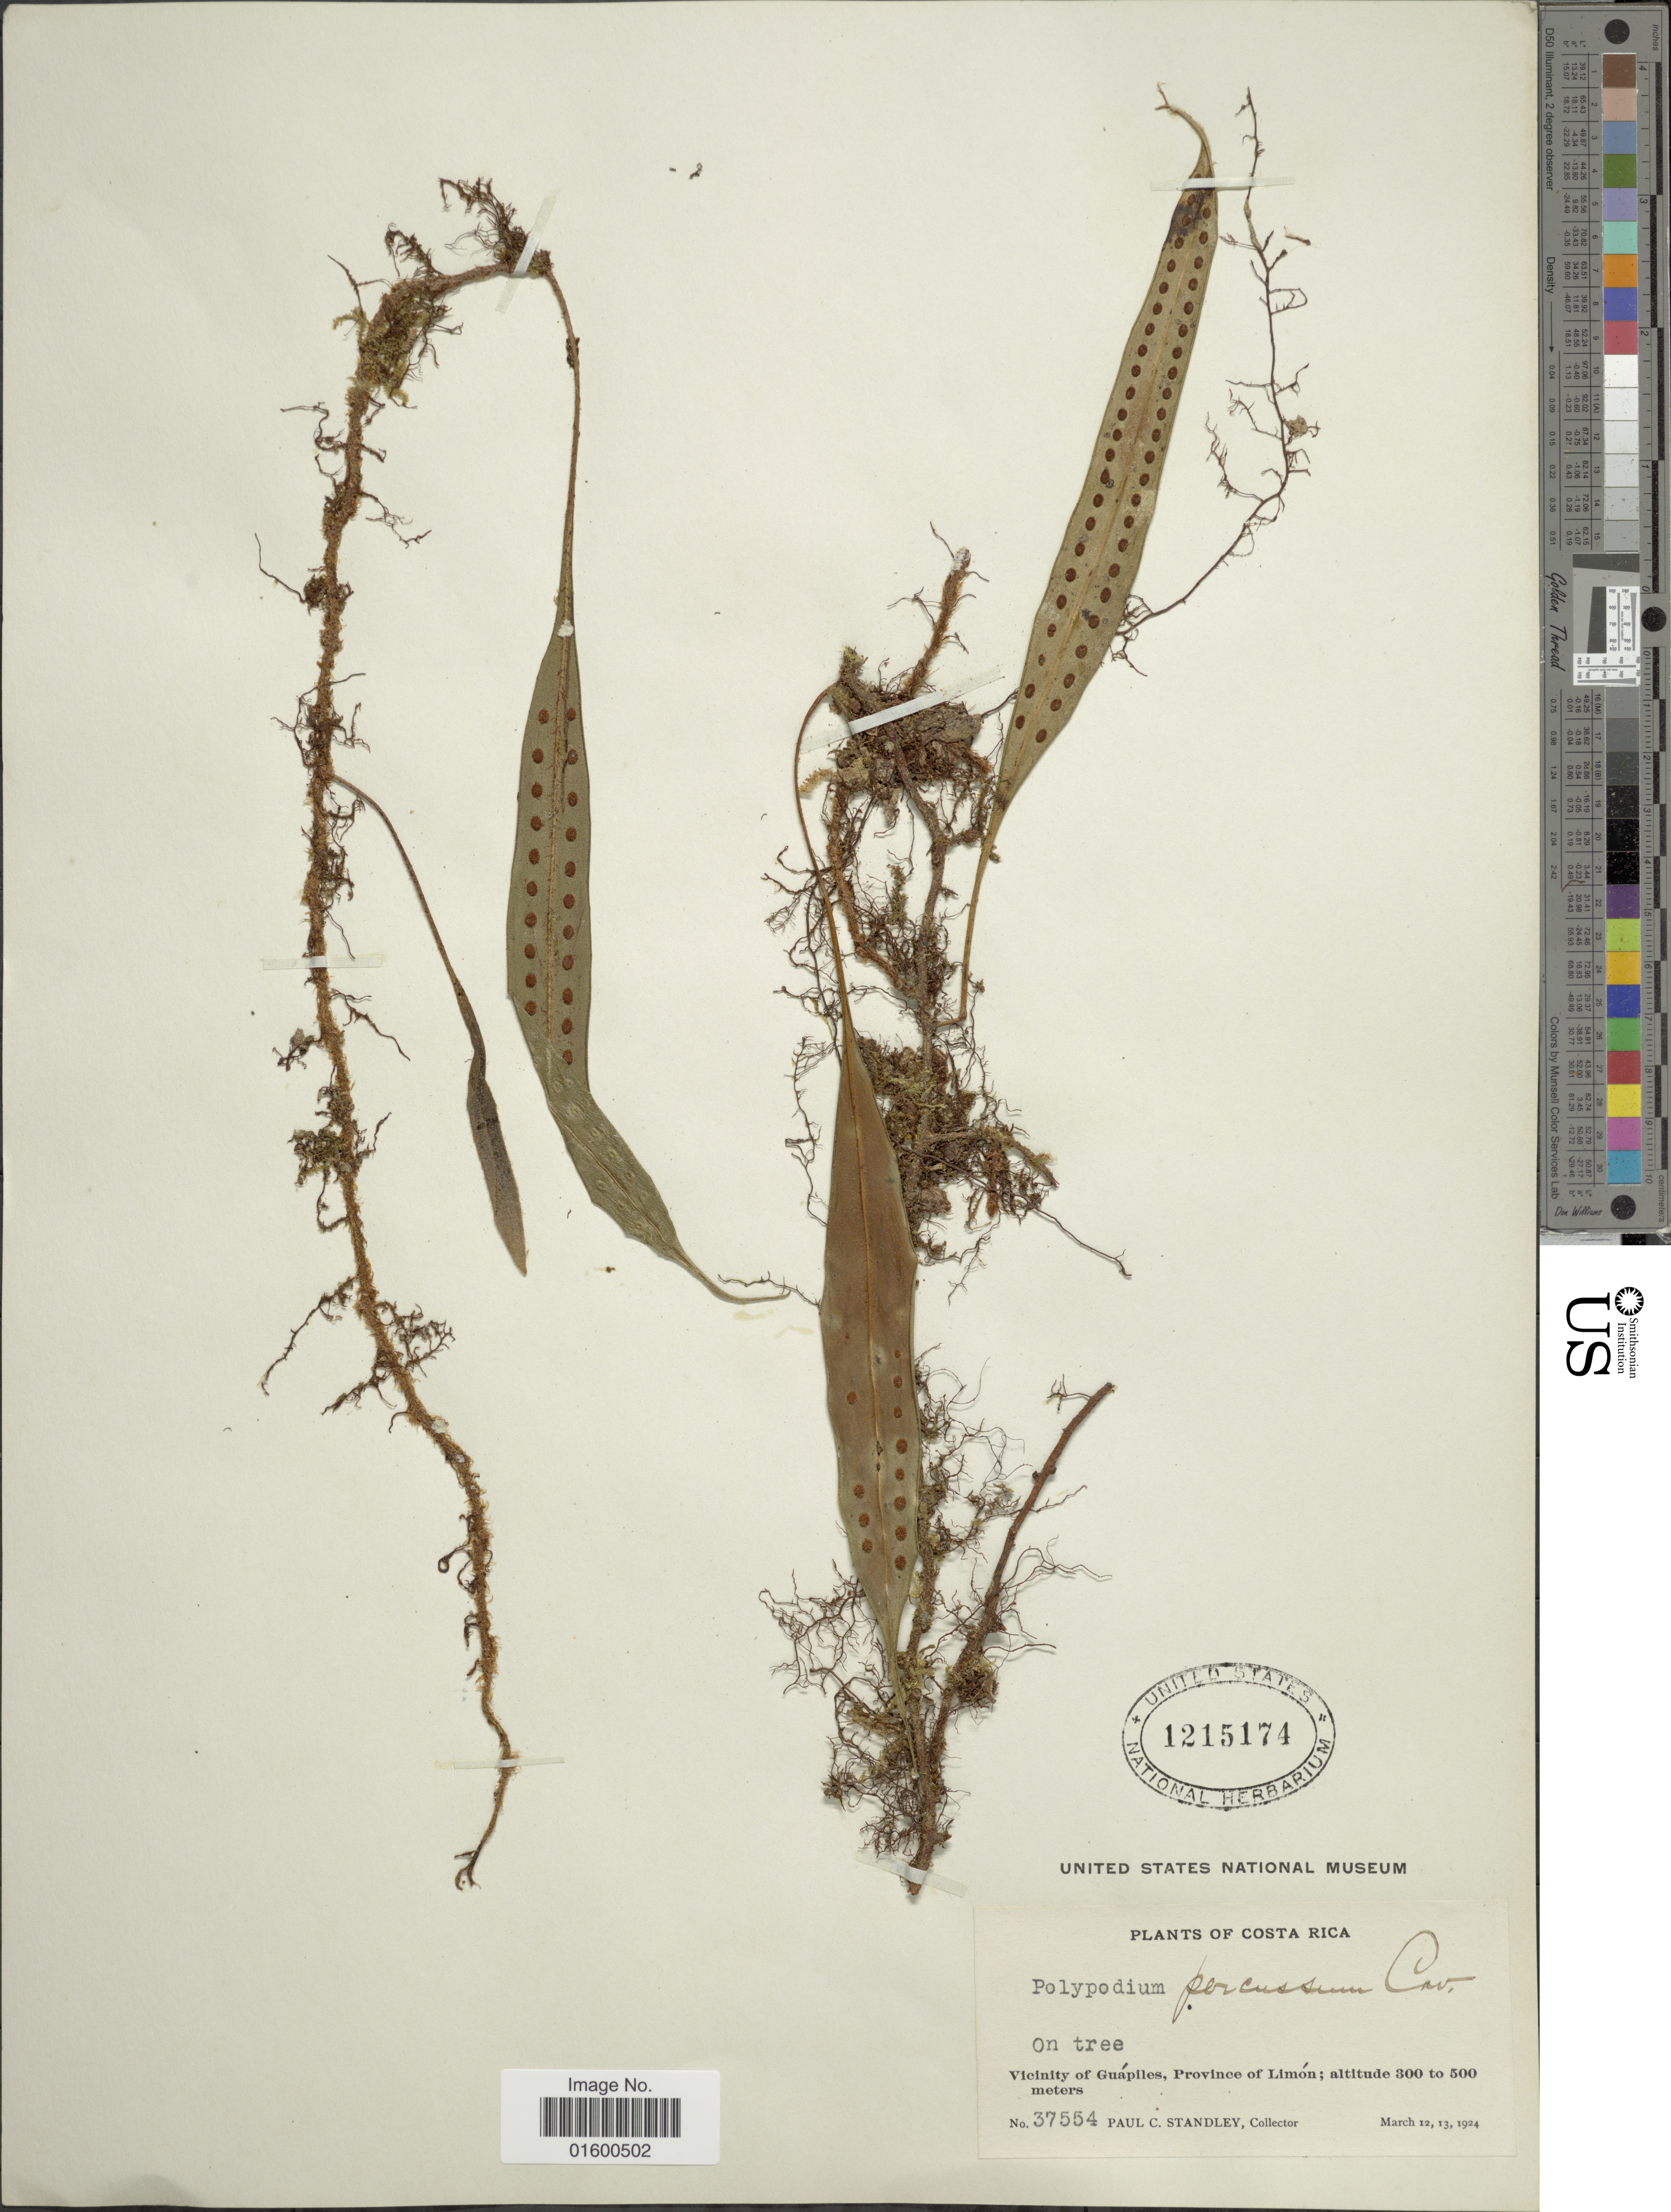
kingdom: Plantae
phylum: Tracheophyta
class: Polypodiopsida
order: Polypodiales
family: Polypodiaceae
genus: Microgramma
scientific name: Microgramma percussa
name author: (Cav.) de la Sota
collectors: P. C. Standley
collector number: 37554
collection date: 1924-03-12/1924-03-13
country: Costa Rica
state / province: Limón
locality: Vicinity of Guapilles, Province of Limon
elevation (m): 300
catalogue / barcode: US 1215174